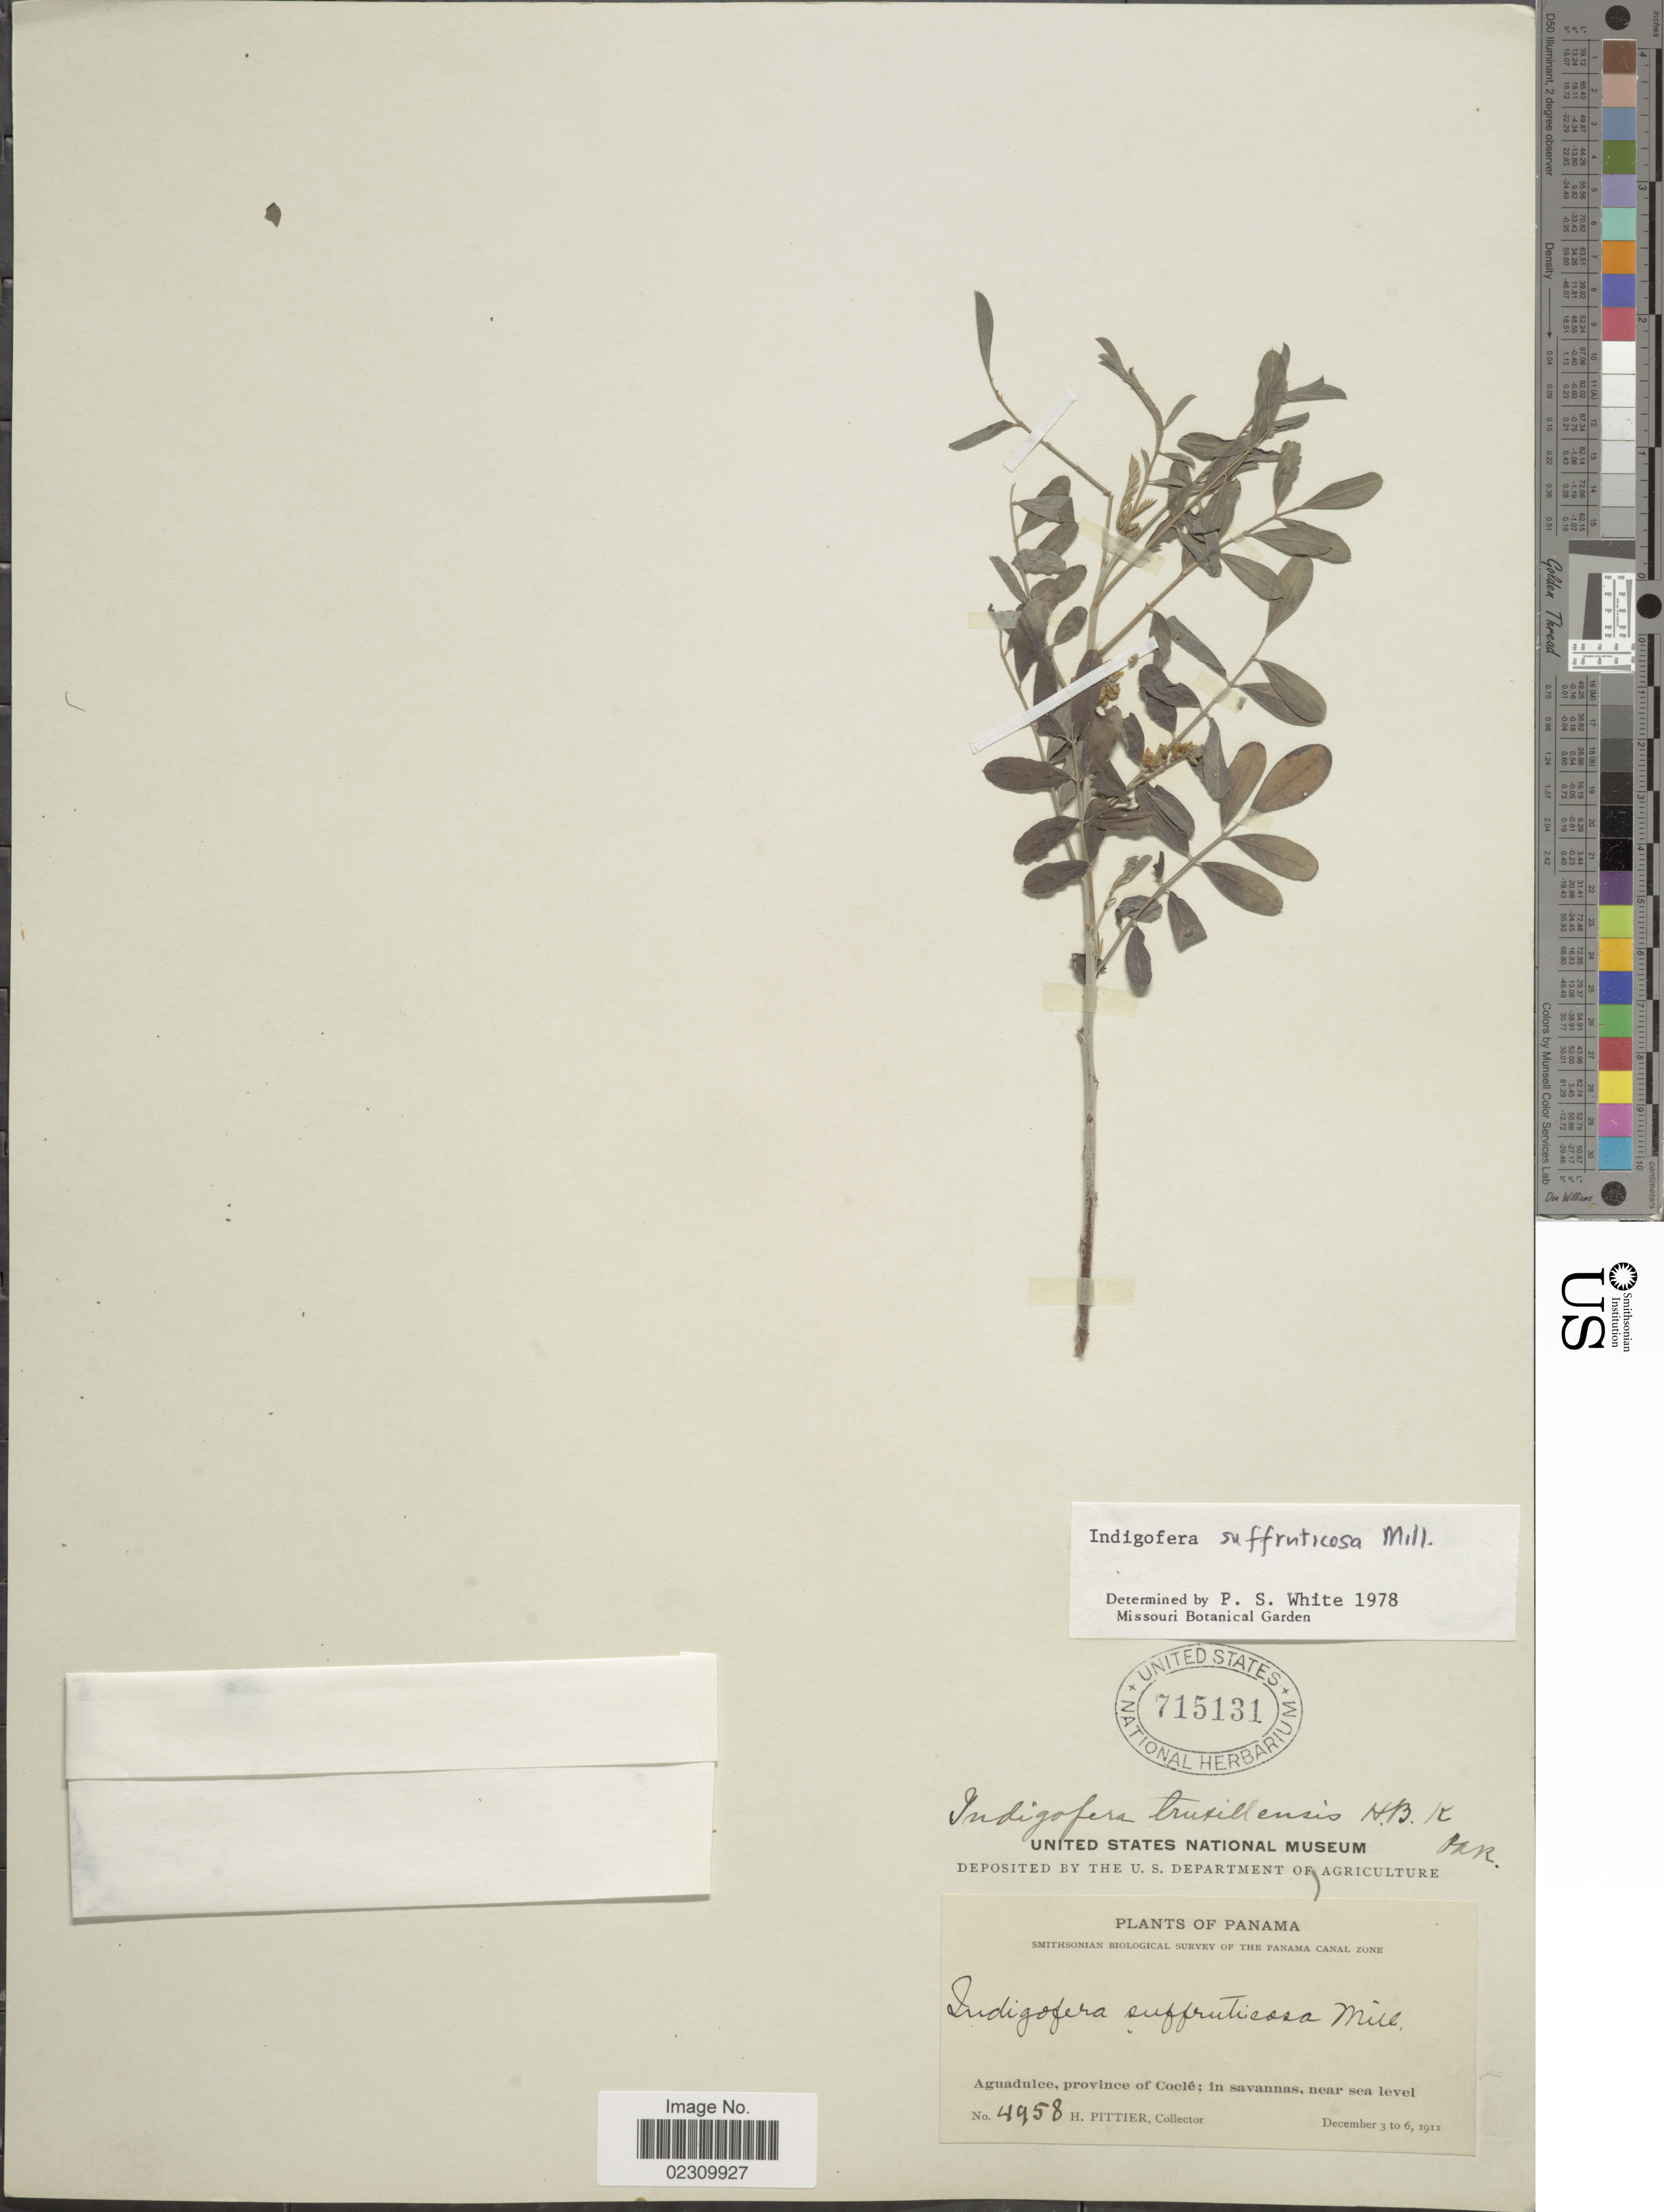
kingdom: Plantae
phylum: Tracheophyta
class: Magnoliopsida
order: Fabales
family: Fabaceae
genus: Indigofera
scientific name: Indigofera suffruticosa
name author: Mill.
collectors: H. F. Pittier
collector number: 4958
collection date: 1911-12-03/1911-12-06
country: Panama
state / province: Coclé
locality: Aguadulce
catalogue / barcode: US 715131